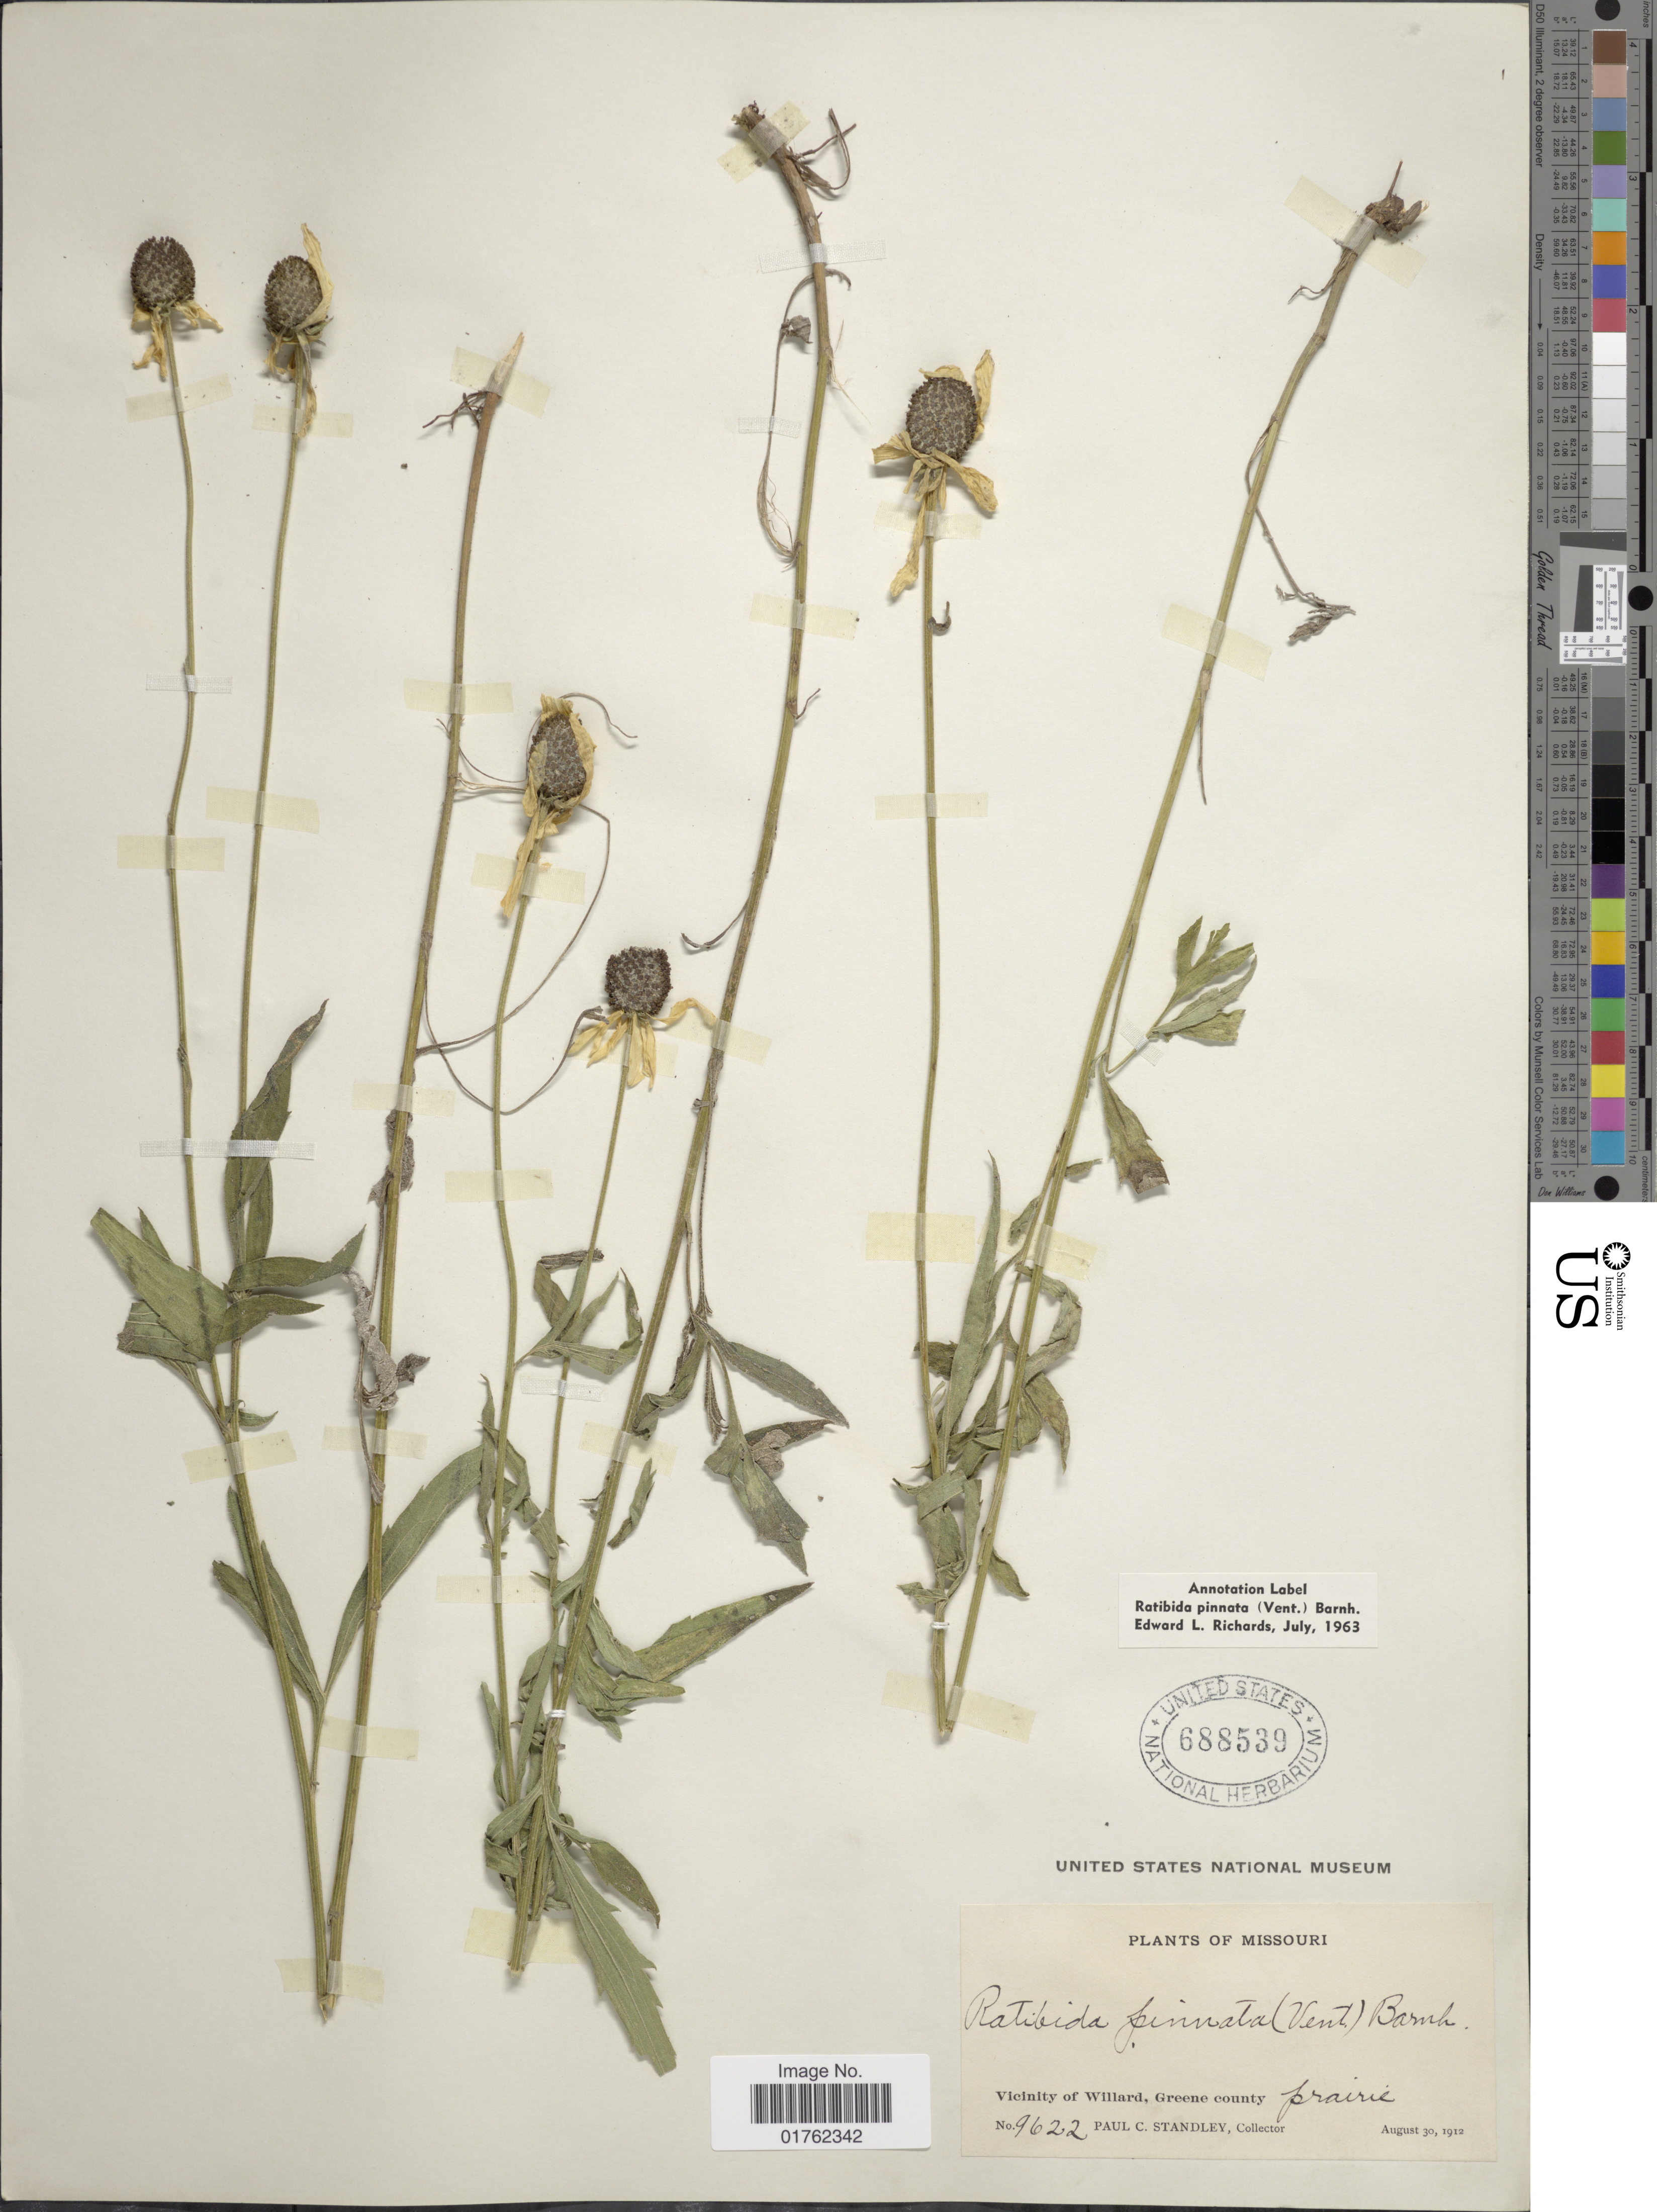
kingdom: Plantae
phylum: Tracheophyta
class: Magnoliopsida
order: Asterales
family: Asteraceae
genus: Ratibida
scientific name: Ratibida pinnata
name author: (Vent.) Barnhart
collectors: P. C. Standley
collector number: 9622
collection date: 1912-08-30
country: United States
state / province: Missouri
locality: Vicinity of Willard, Greene County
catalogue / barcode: US 688539